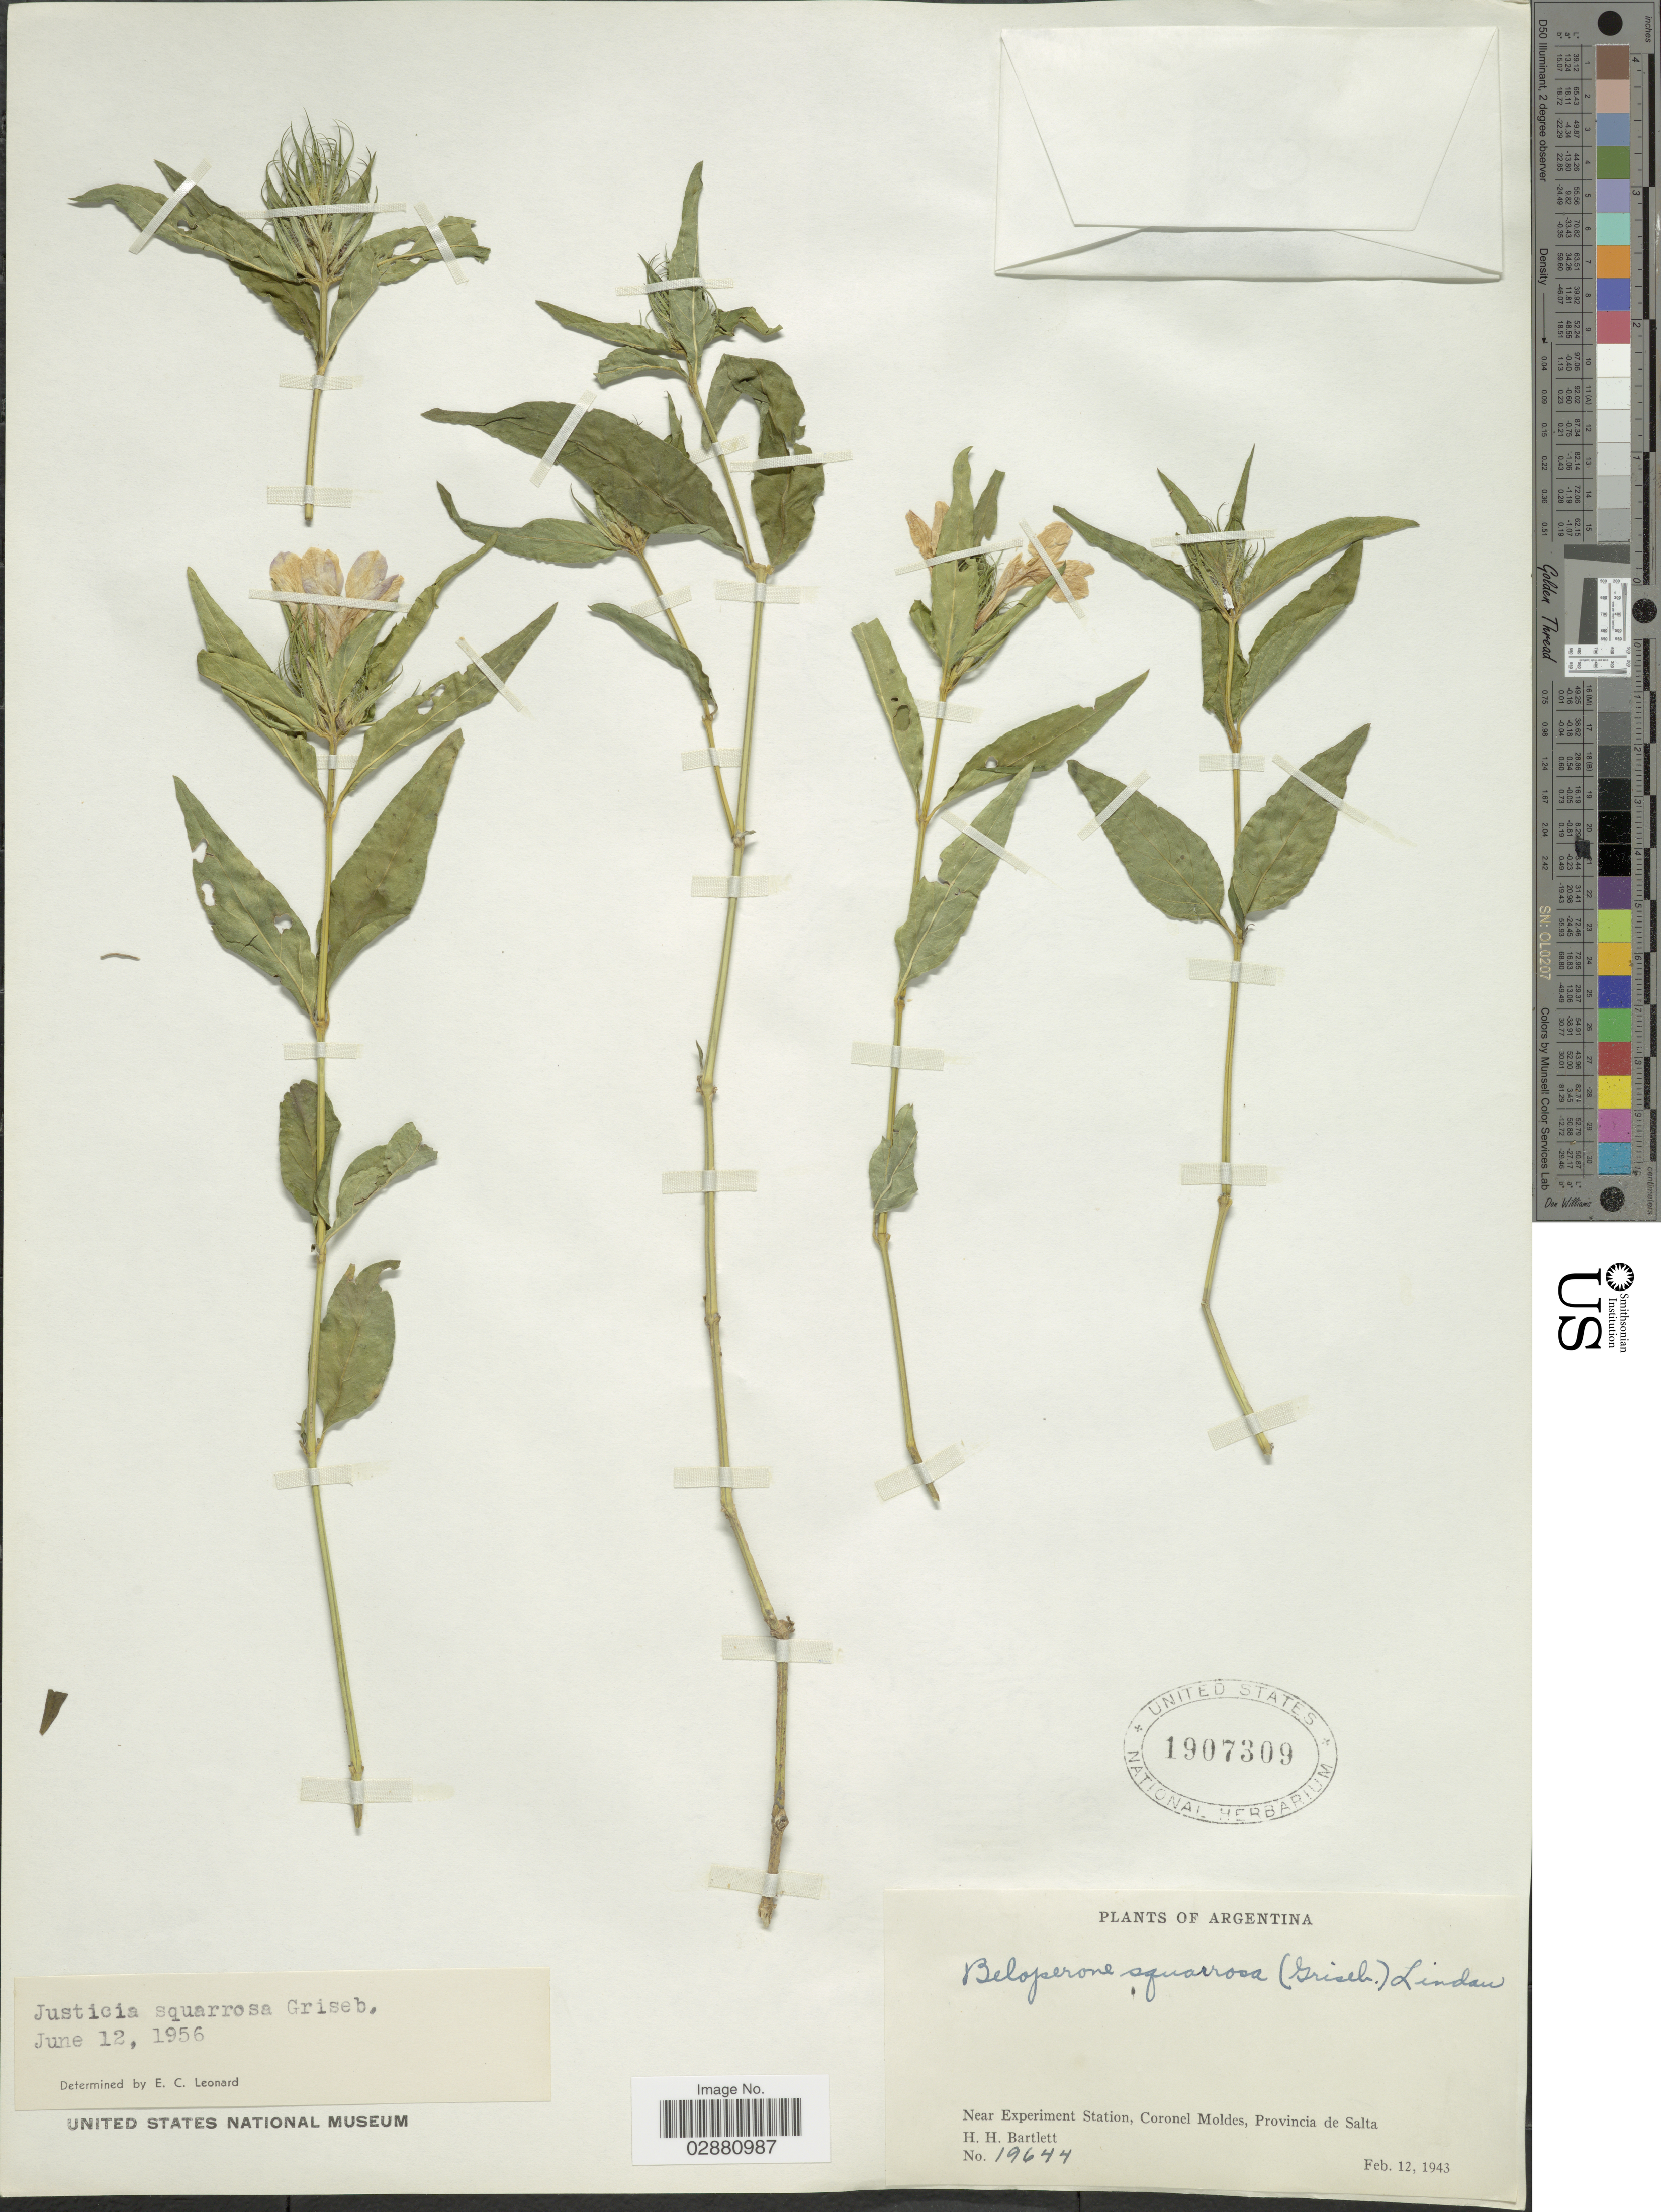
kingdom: Plantae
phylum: Tracheophyta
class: Magnoliopsida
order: Lamiales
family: Acanthaceae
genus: Justicia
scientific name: Justicia squarrosa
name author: Griseb.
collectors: H. H. Bartlett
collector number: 19644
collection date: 1943-02-12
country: Argentina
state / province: Salta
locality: Near Experiment Station, Coronel Moldes, Provincia de Salta.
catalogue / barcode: US 1907309